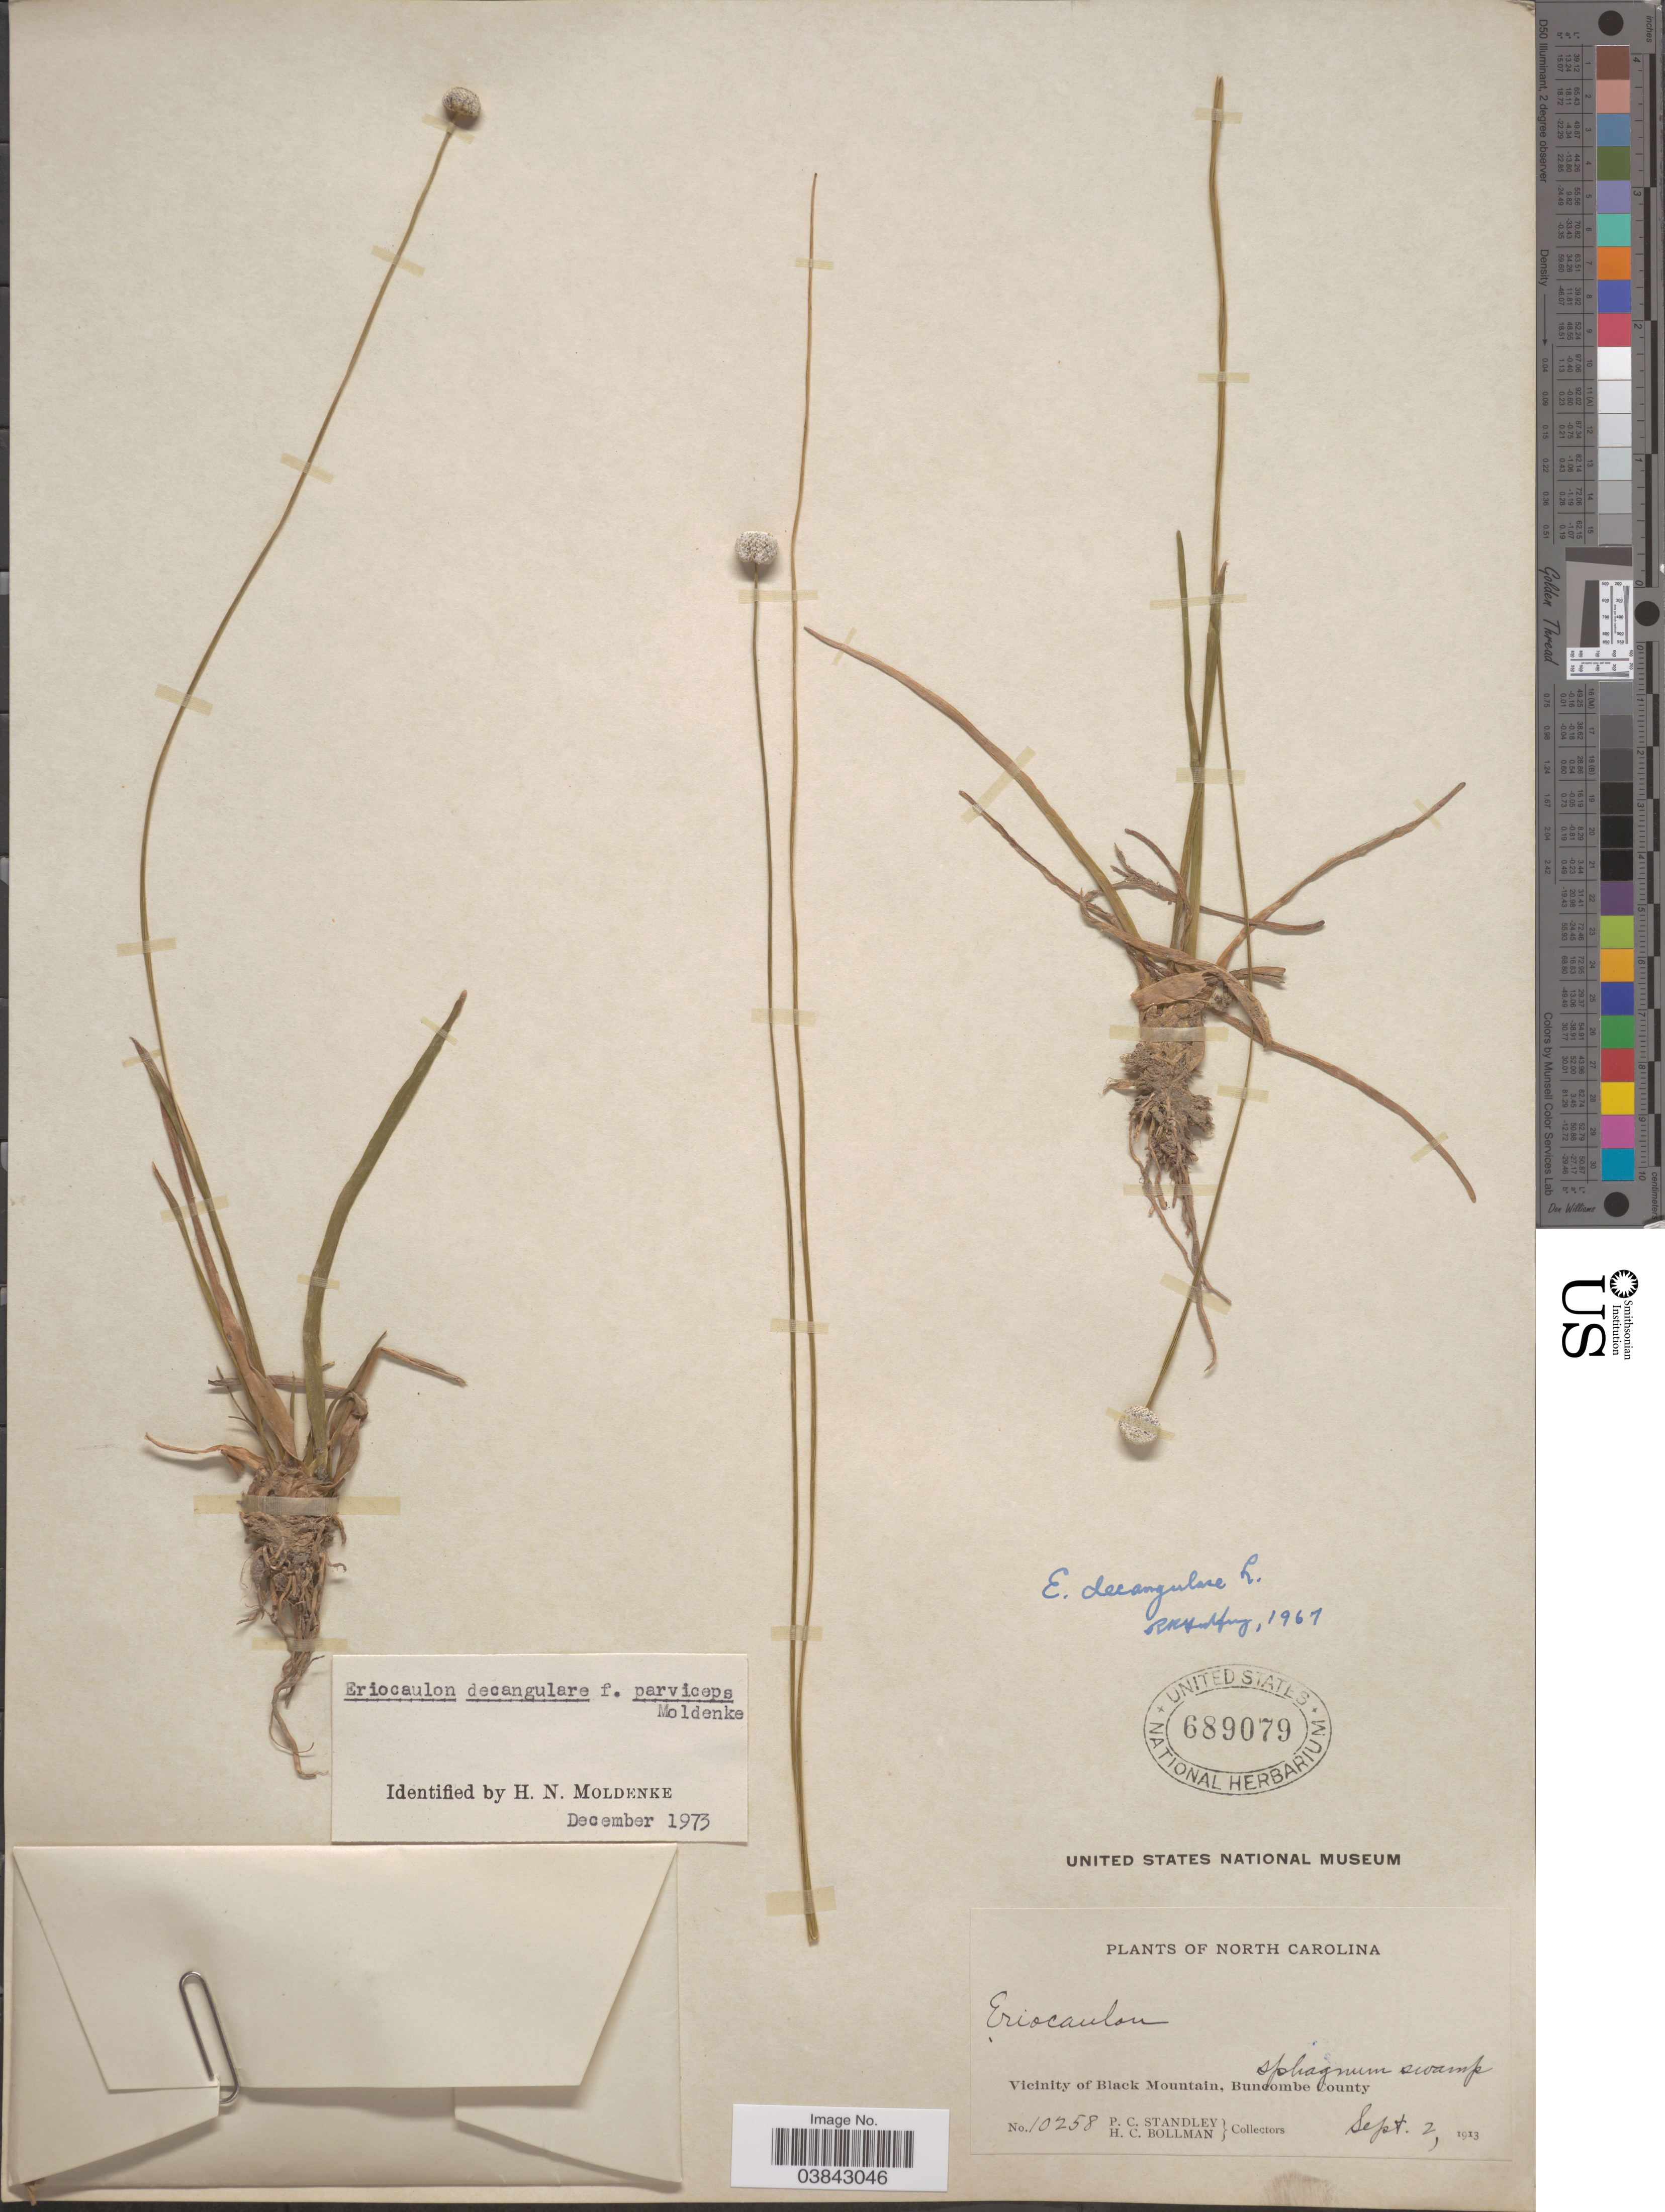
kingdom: Plantae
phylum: Tracheophyta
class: Liliopsida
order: Poales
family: Eriocaulaceae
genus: Eriocaulon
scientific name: Eriocaulon decangulare f. parviceps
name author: Moldenke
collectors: P. C. Standley & H. C. Bollman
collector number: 10258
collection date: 1913-09-02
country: United States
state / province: North Carolina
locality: Vicinity of Black Mountain, Buncombe County. Sphagnum swamp.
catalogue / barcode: US 689079